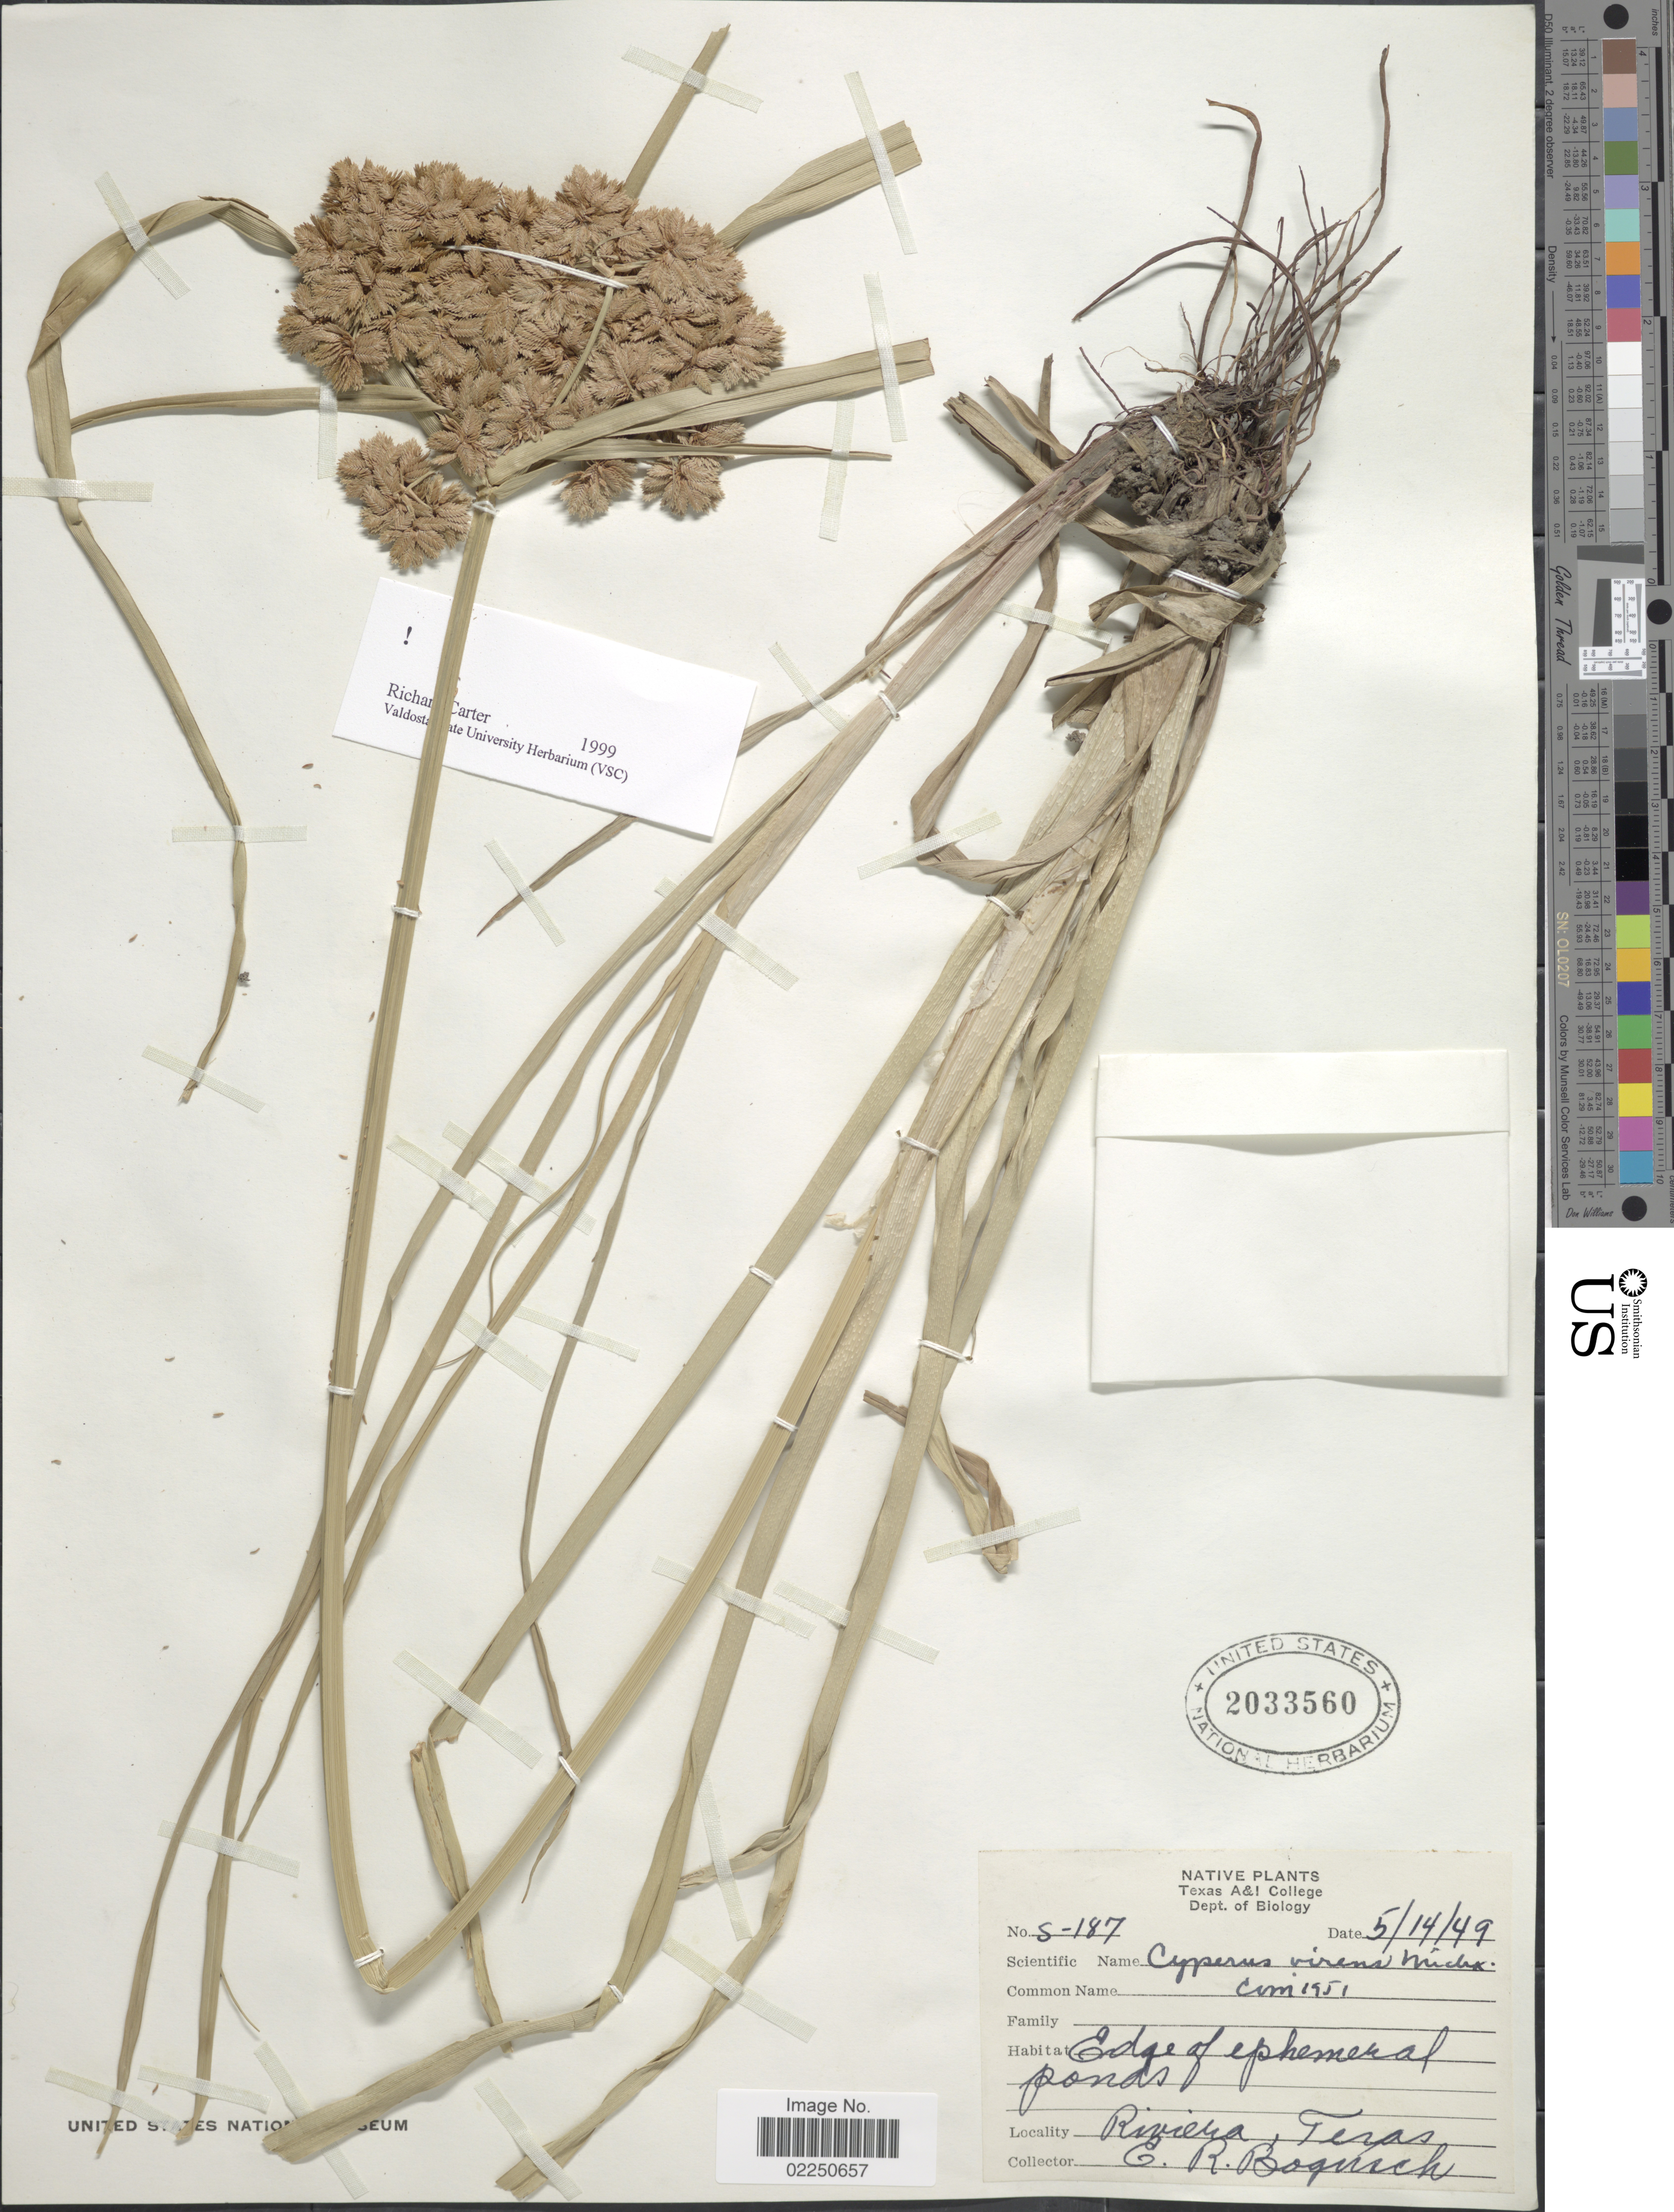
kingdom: Plantae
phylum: Tracheophyta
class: Liliopsida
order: Poales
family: Cyperaceae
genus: Cyperus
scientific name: Cyperus virens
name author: Michx.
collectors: G. Bogusch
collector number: s-187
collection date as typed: Transcribed d/m/y: 14/5/49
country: United States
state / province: Texas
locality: Edge of ephemeral ponds. Riviera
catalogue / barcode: US 2033560